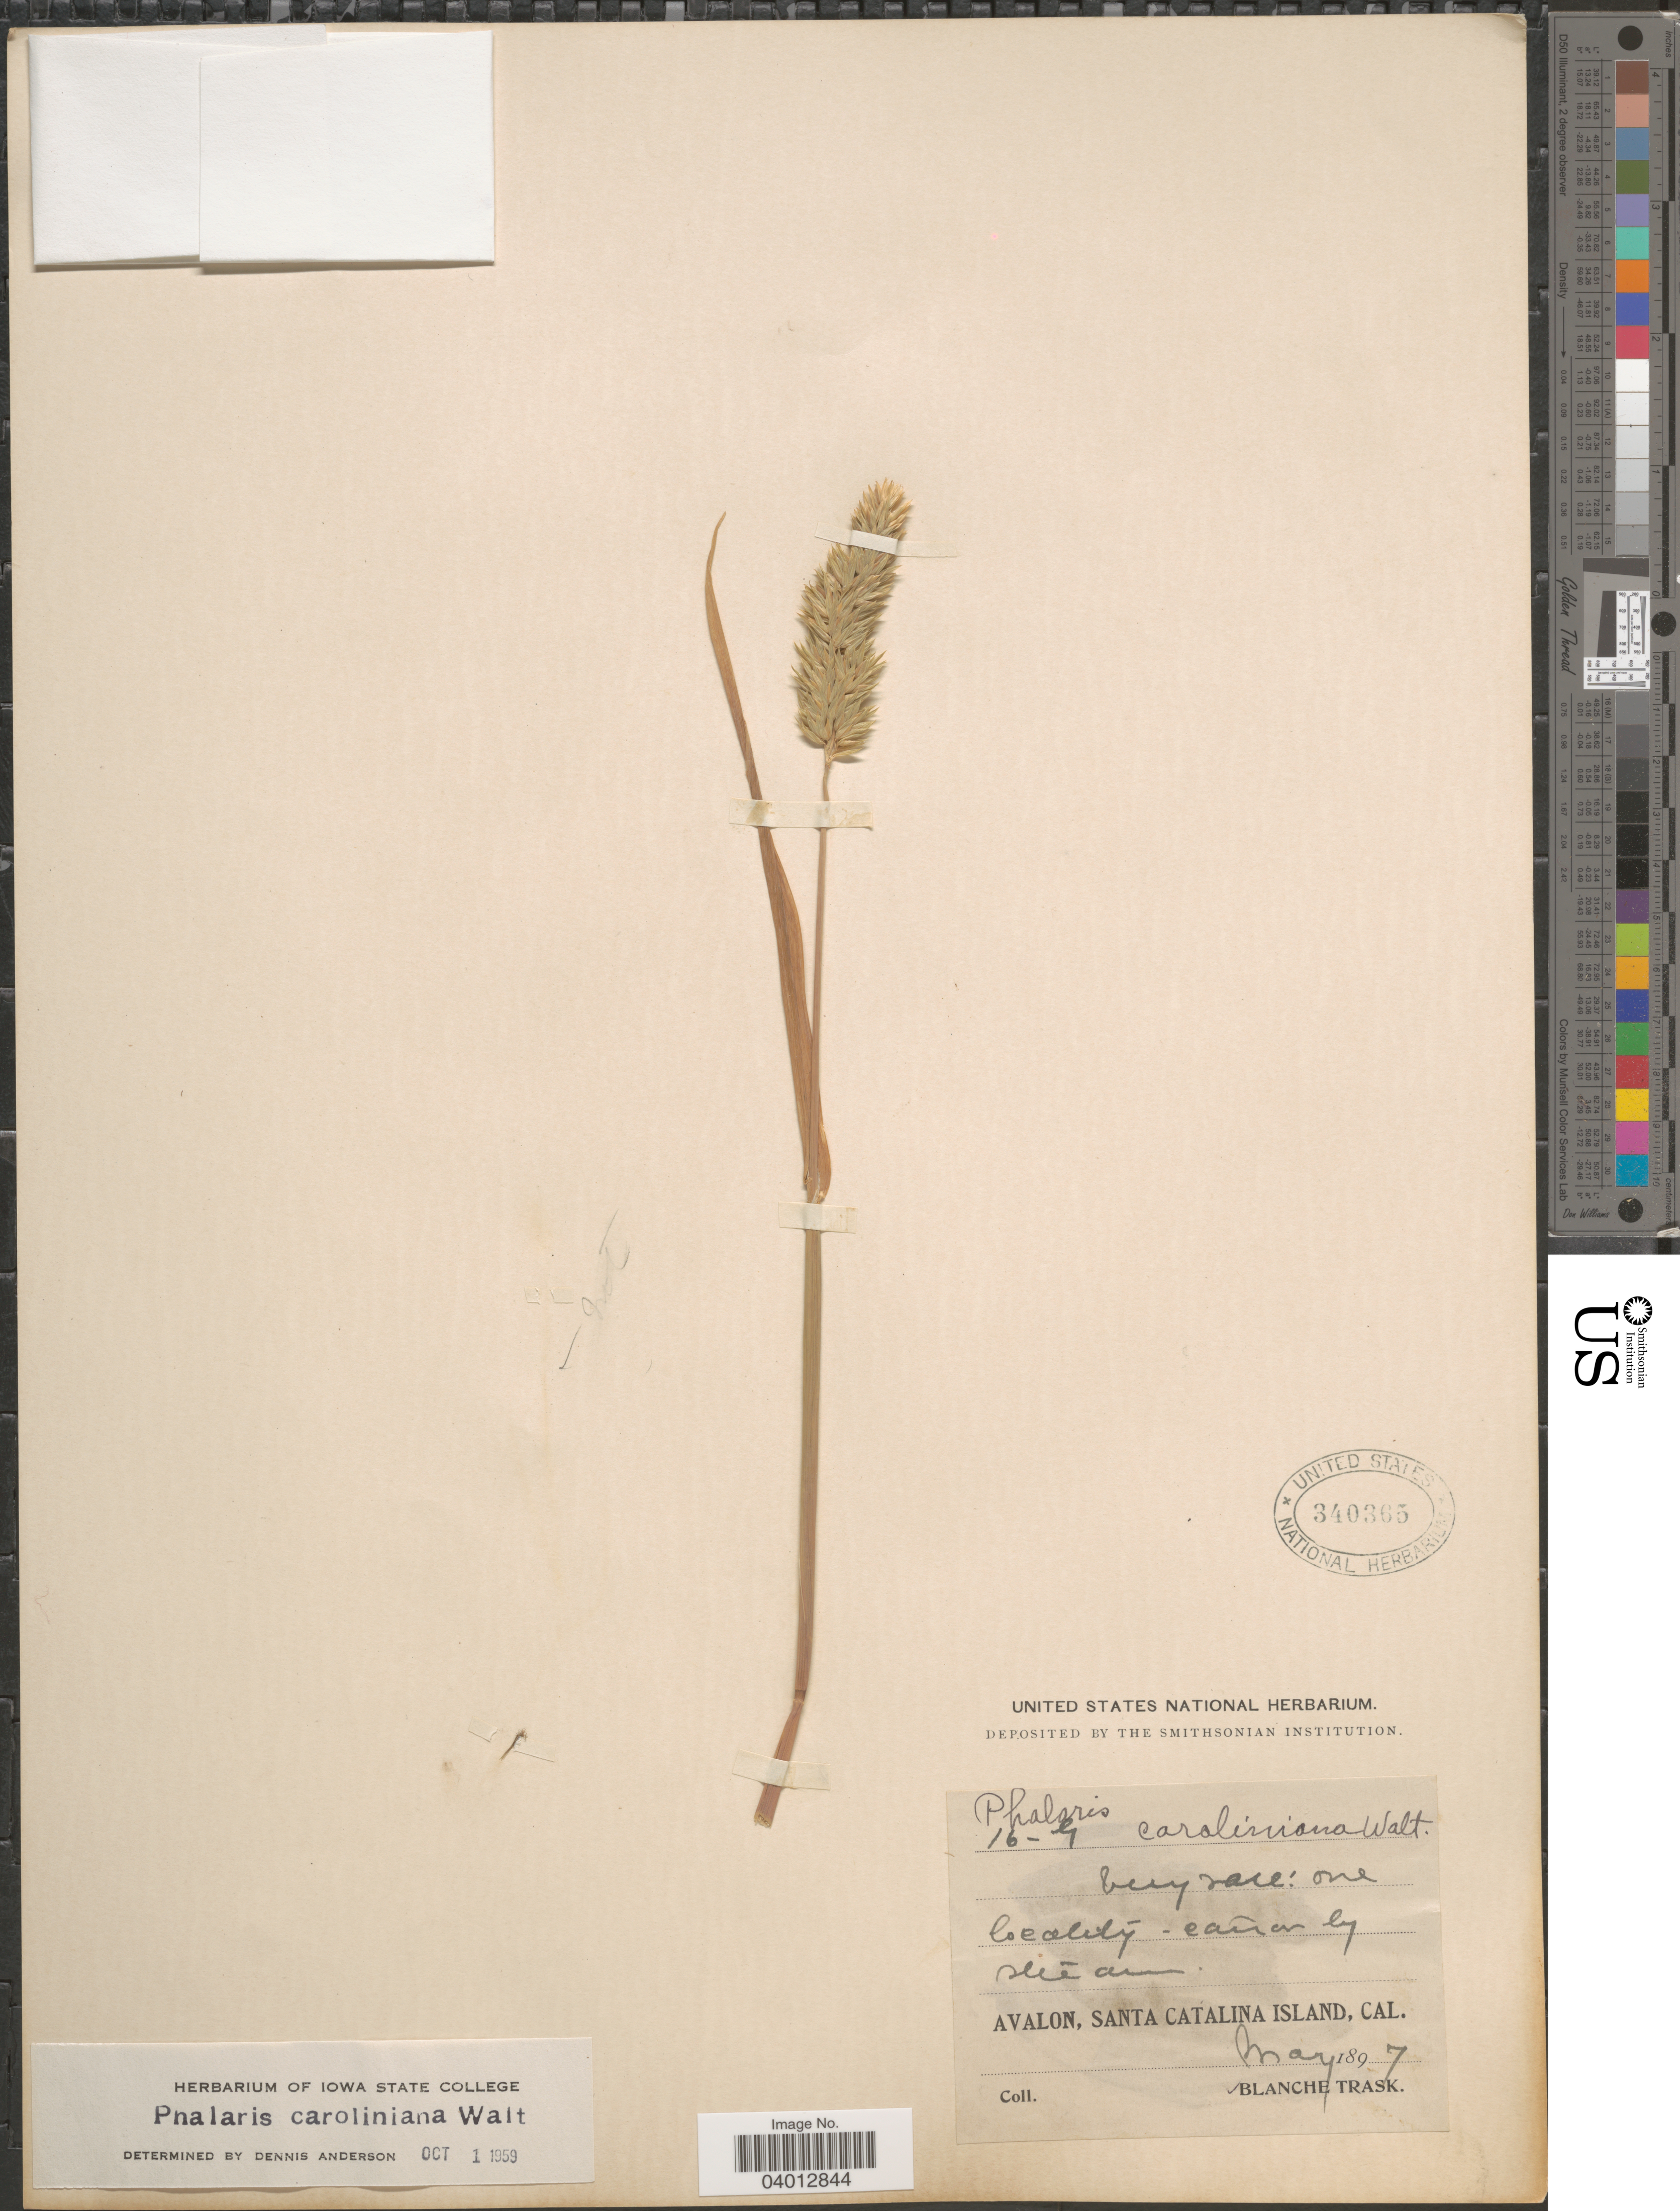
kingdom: Plantae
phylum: Tracheophyta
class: Liliopsida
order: Poales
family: Poaceae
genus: Phalaris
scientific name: Phalaris caroliniana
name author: Walter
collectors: B. Trask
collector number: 16-G?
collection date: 1897-05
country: United States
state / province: California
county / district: Los Angeles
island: Santa Catalina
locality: Cañon by stream. Avalon, Santa Catalina Island.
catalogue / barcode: US 340365